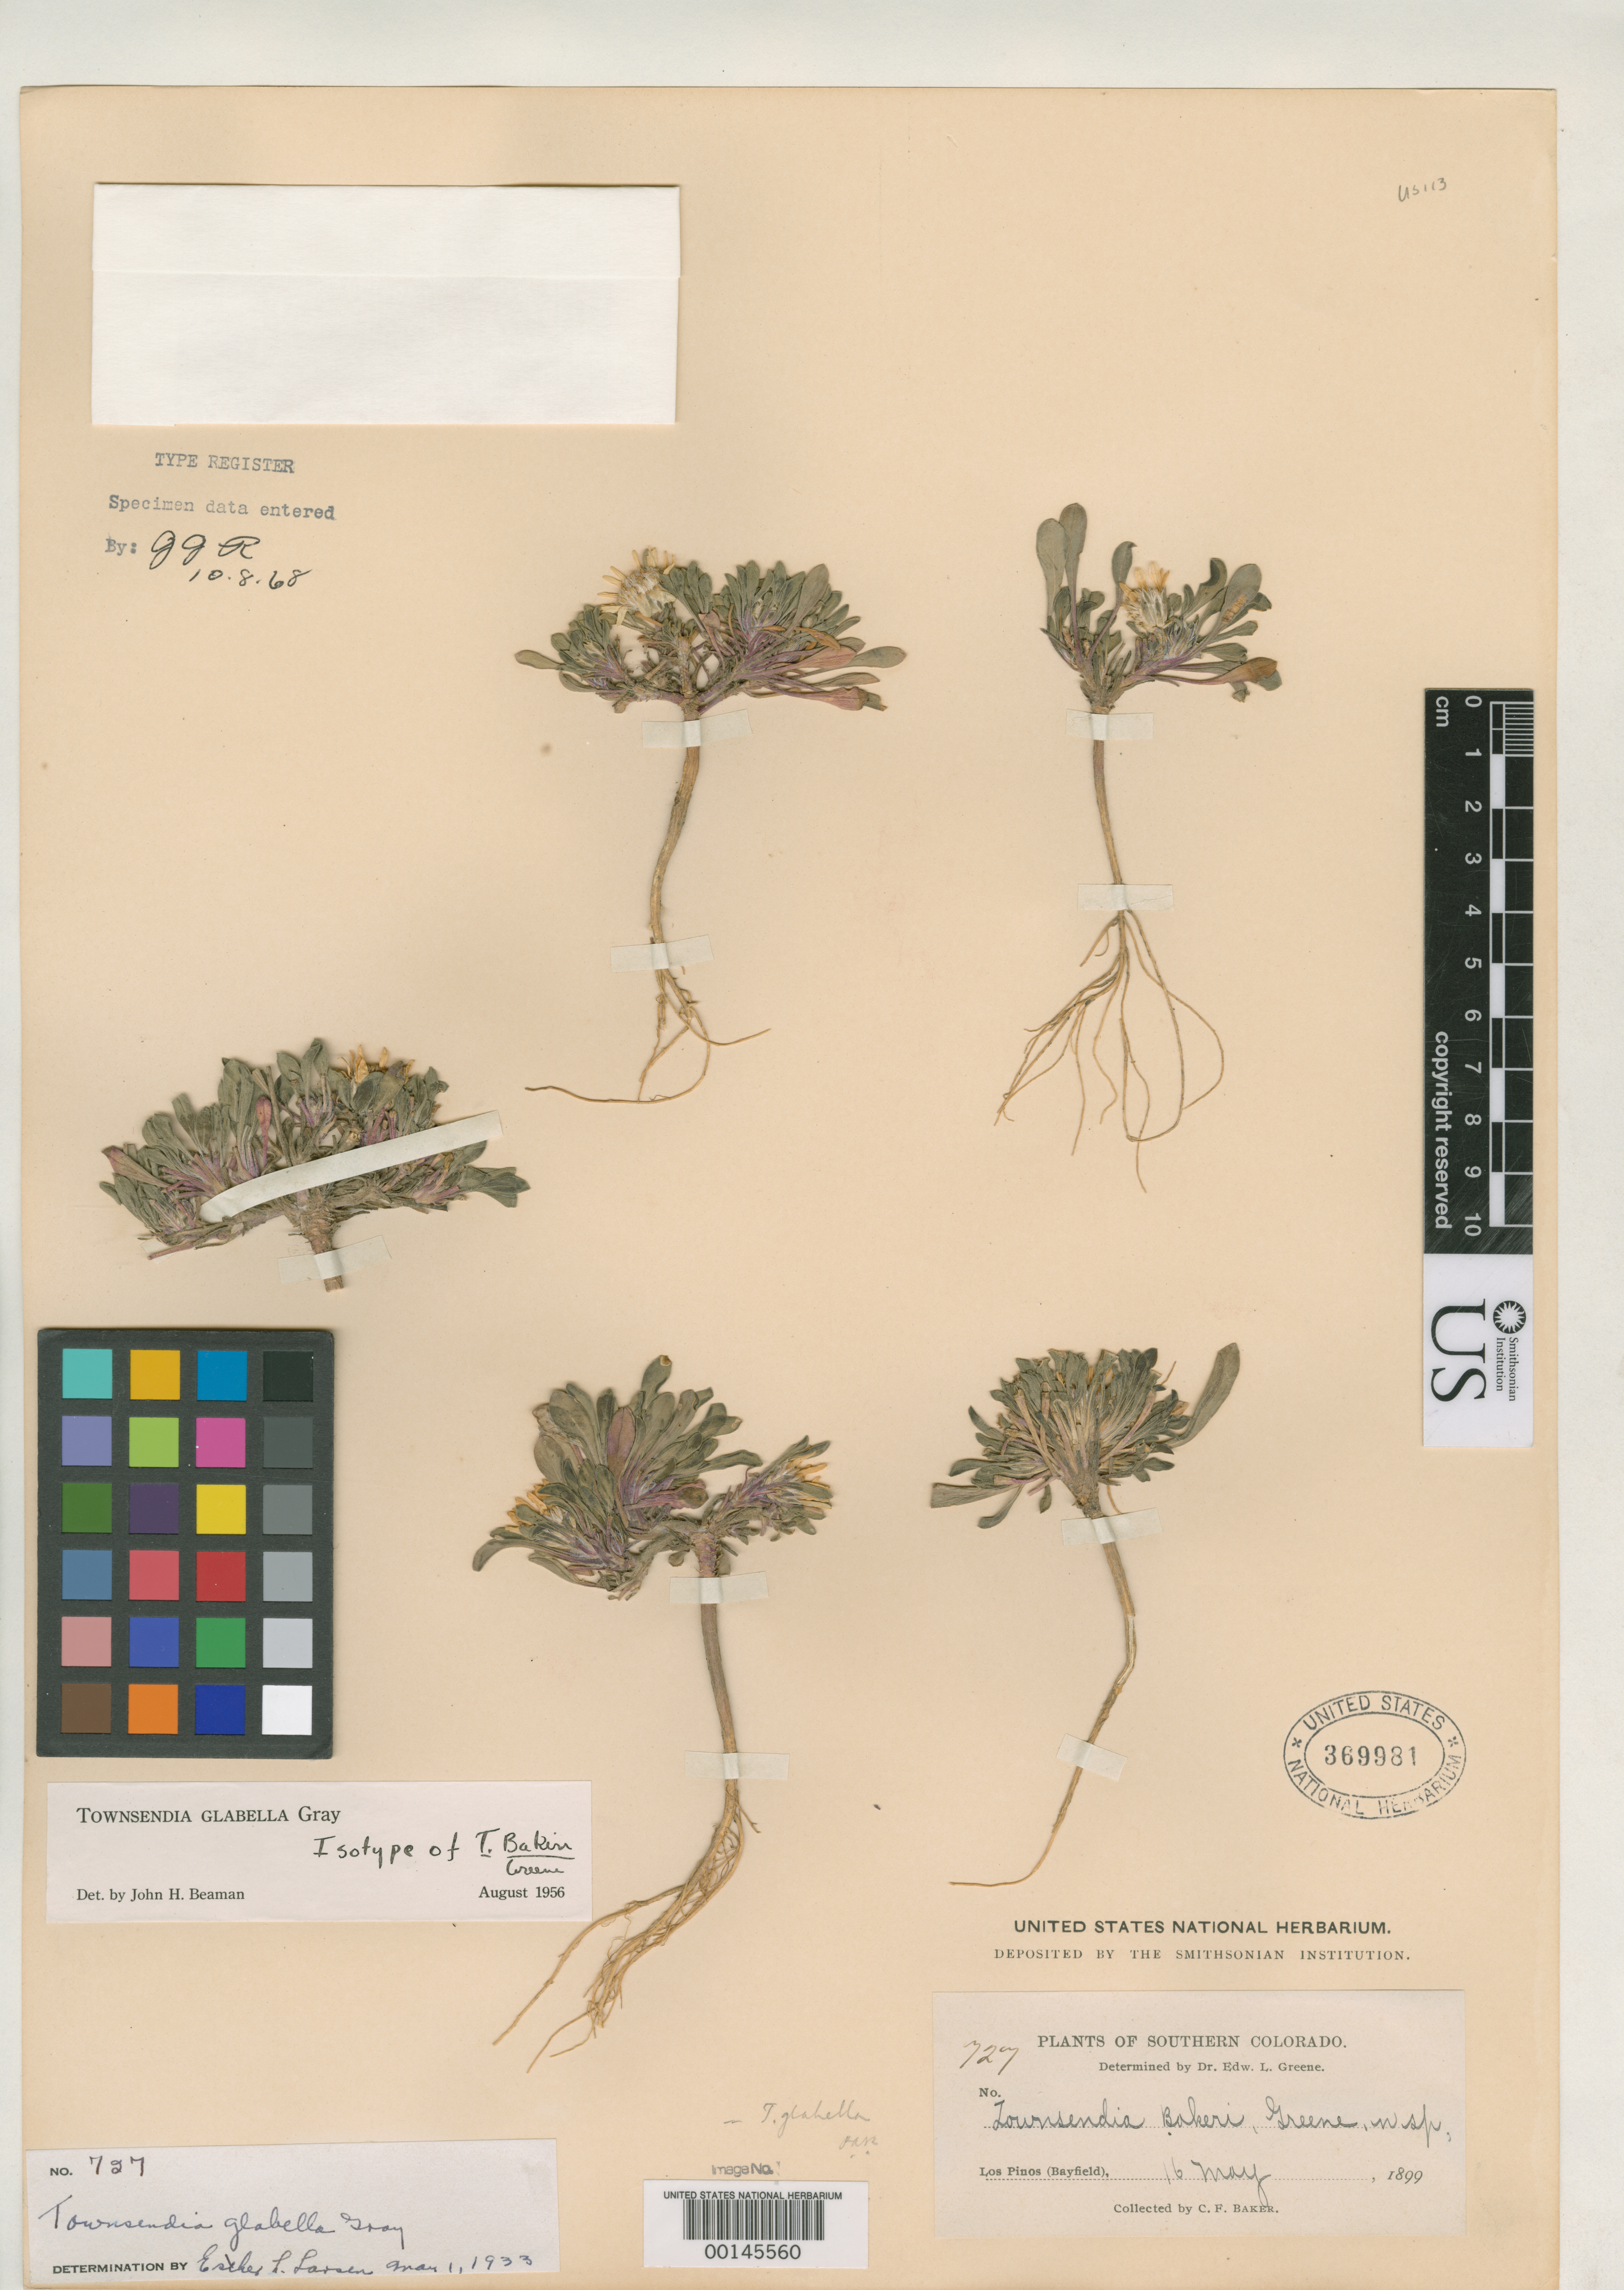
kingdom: Plantae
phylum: Tracheophyta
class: Magnoliopsida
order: Asterales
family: Asteraceae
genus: Townsendia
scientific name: Townsendia bakeri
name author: Greene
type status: Isotype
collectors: C. F. Baker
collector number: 727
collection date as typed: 16 May 1899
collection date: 1899-05-16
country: United States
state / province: Colorado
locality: Los Pinos.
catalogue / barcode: US 369981